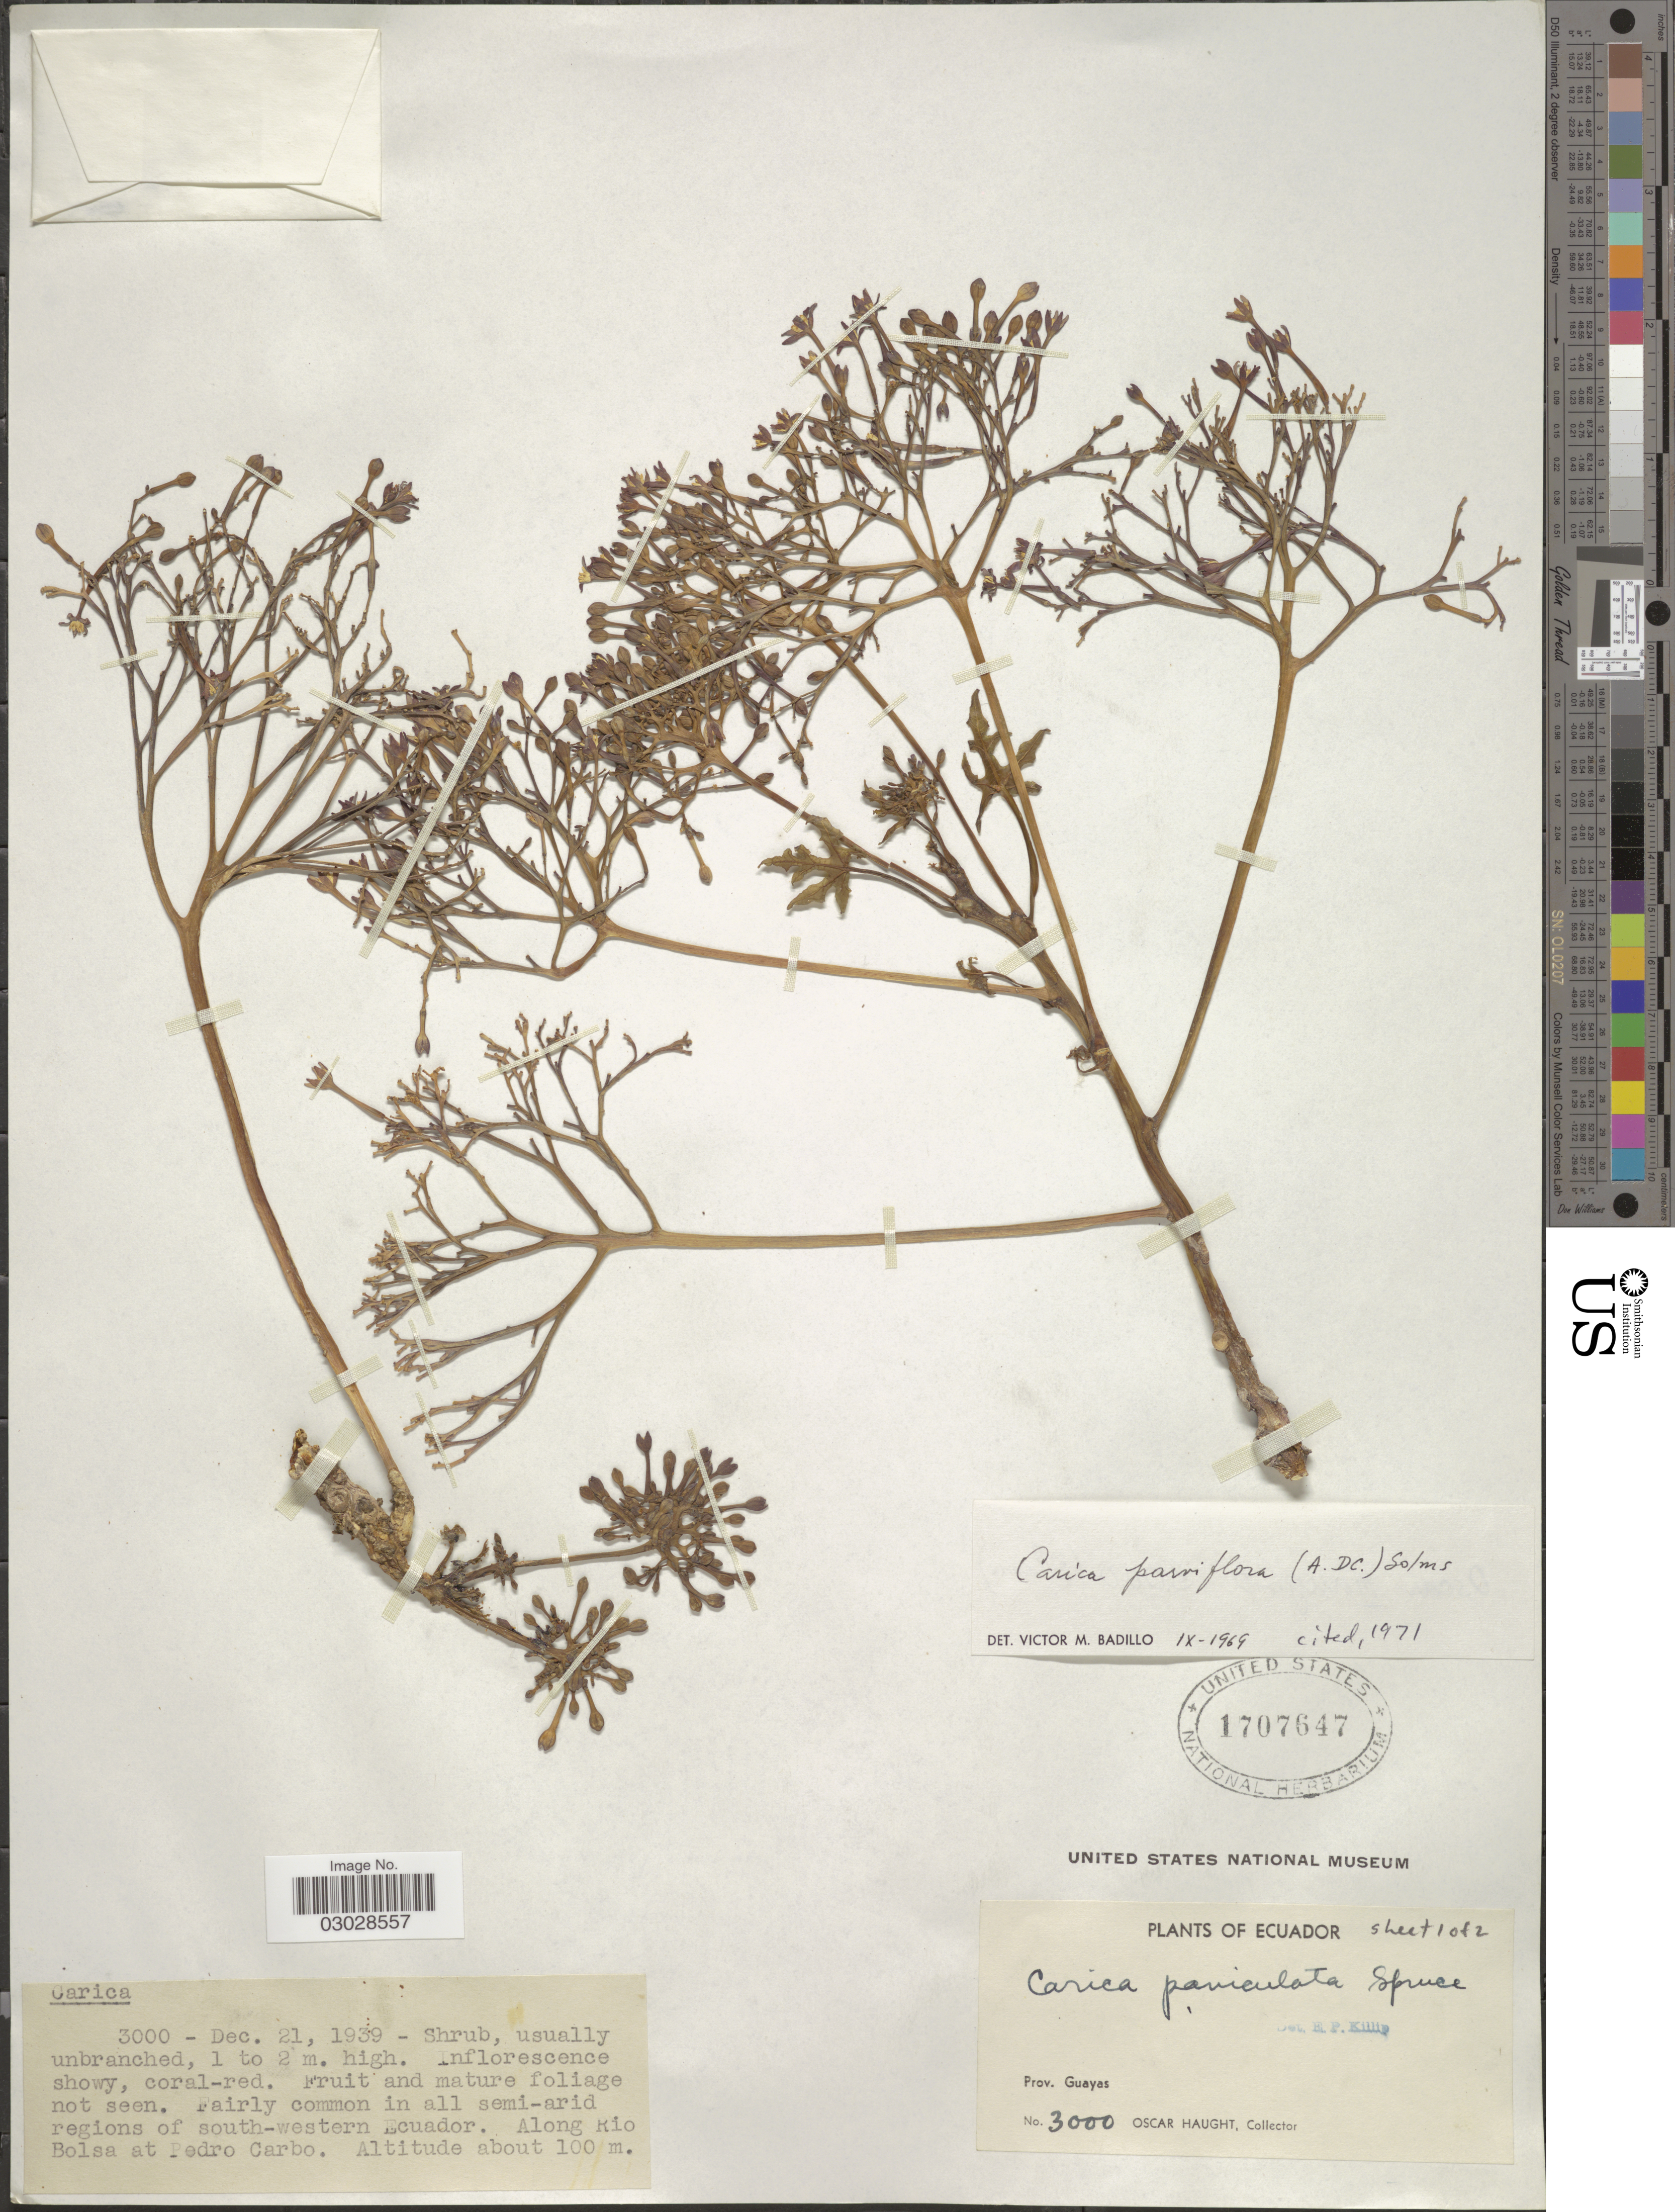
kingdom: Plantae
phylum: Tracheophyta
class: Magnoliopsida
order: Brassicales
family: Caricaceae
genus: Vasconcellea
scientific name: Vasconcellea parviflora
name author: A. DC.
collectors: O. Haught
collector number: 3000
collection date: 1939-12-21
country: Ecuador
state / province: Guayas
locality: Fairly common in all semi-arid regions of south-western Ecuador. Along Rio Bolsa at Pedro Carbo.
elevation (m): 100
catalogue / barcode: US 1707647